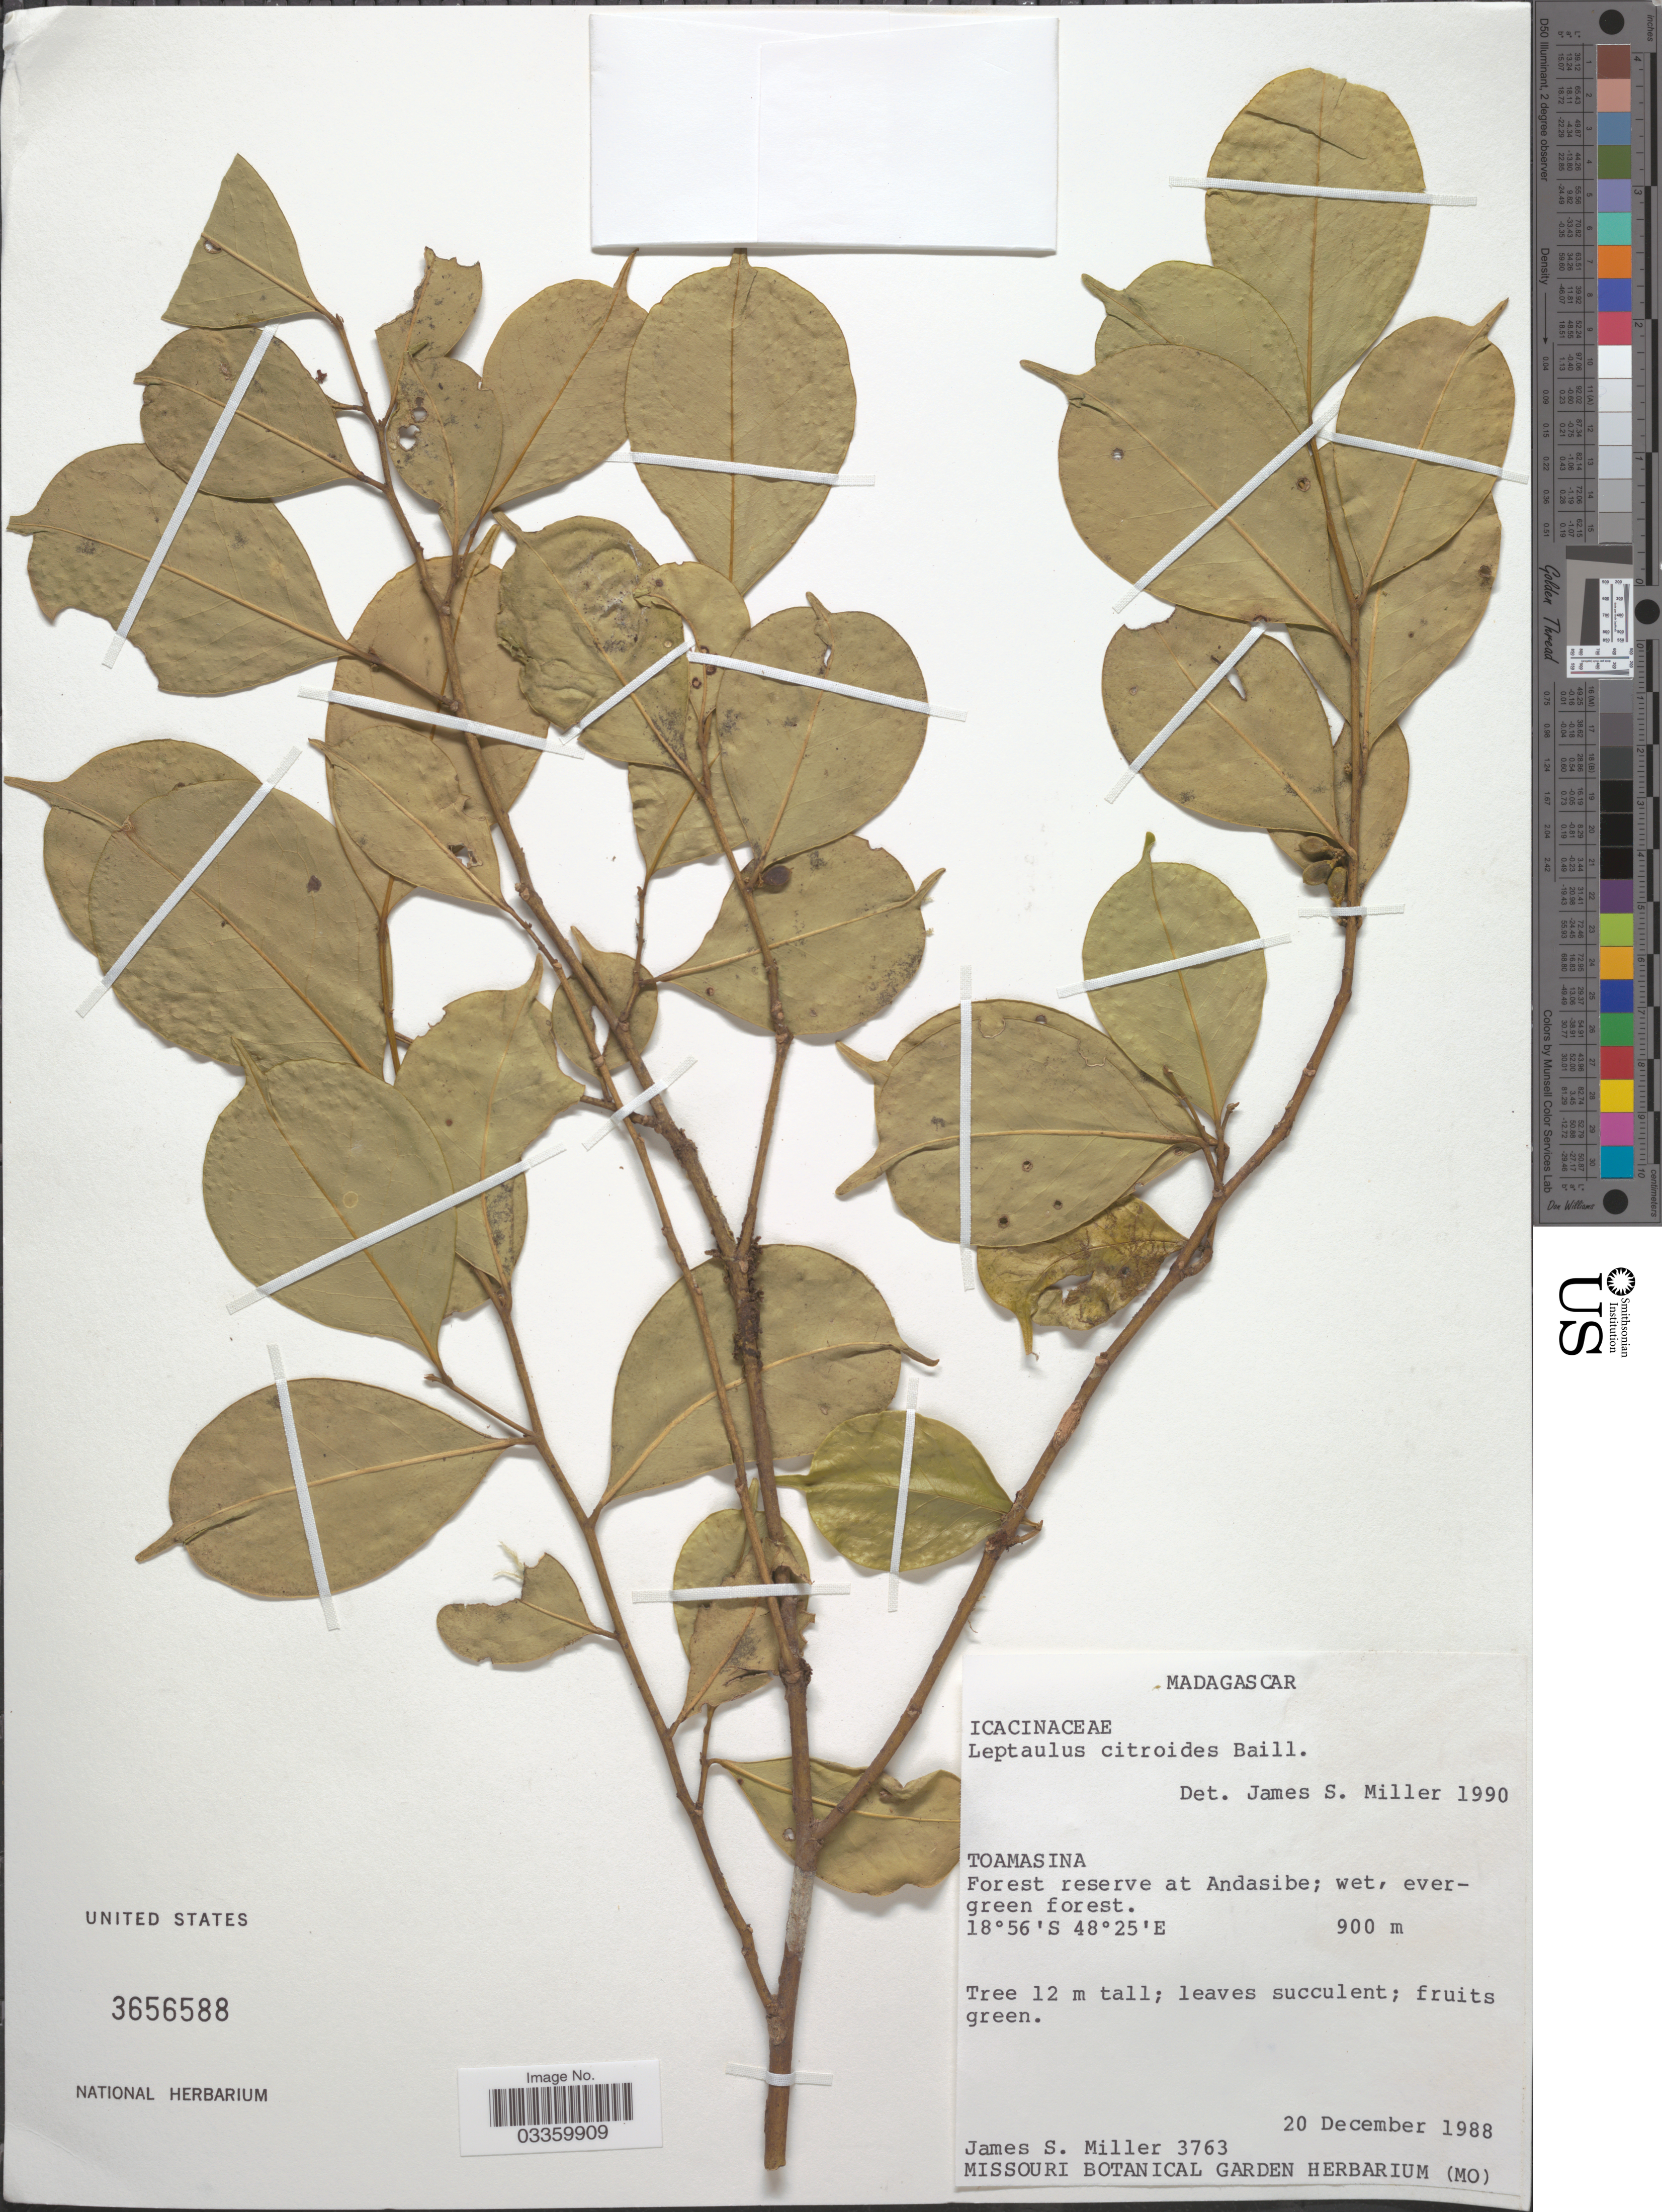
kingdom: Plantae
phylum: Tracheophyta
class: Magnoliopsida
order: Cardiopteridales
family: Cardiopteridaceae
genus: Leptaulus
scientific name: Leptaulus citroides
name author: Baill.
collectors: J. S. Miller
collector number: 3763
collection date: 1988-12-20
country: Madagascar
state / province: Alaotra Mangoro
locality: Forest reserve at Andasibe.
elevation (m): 900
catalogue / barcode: US 3656588